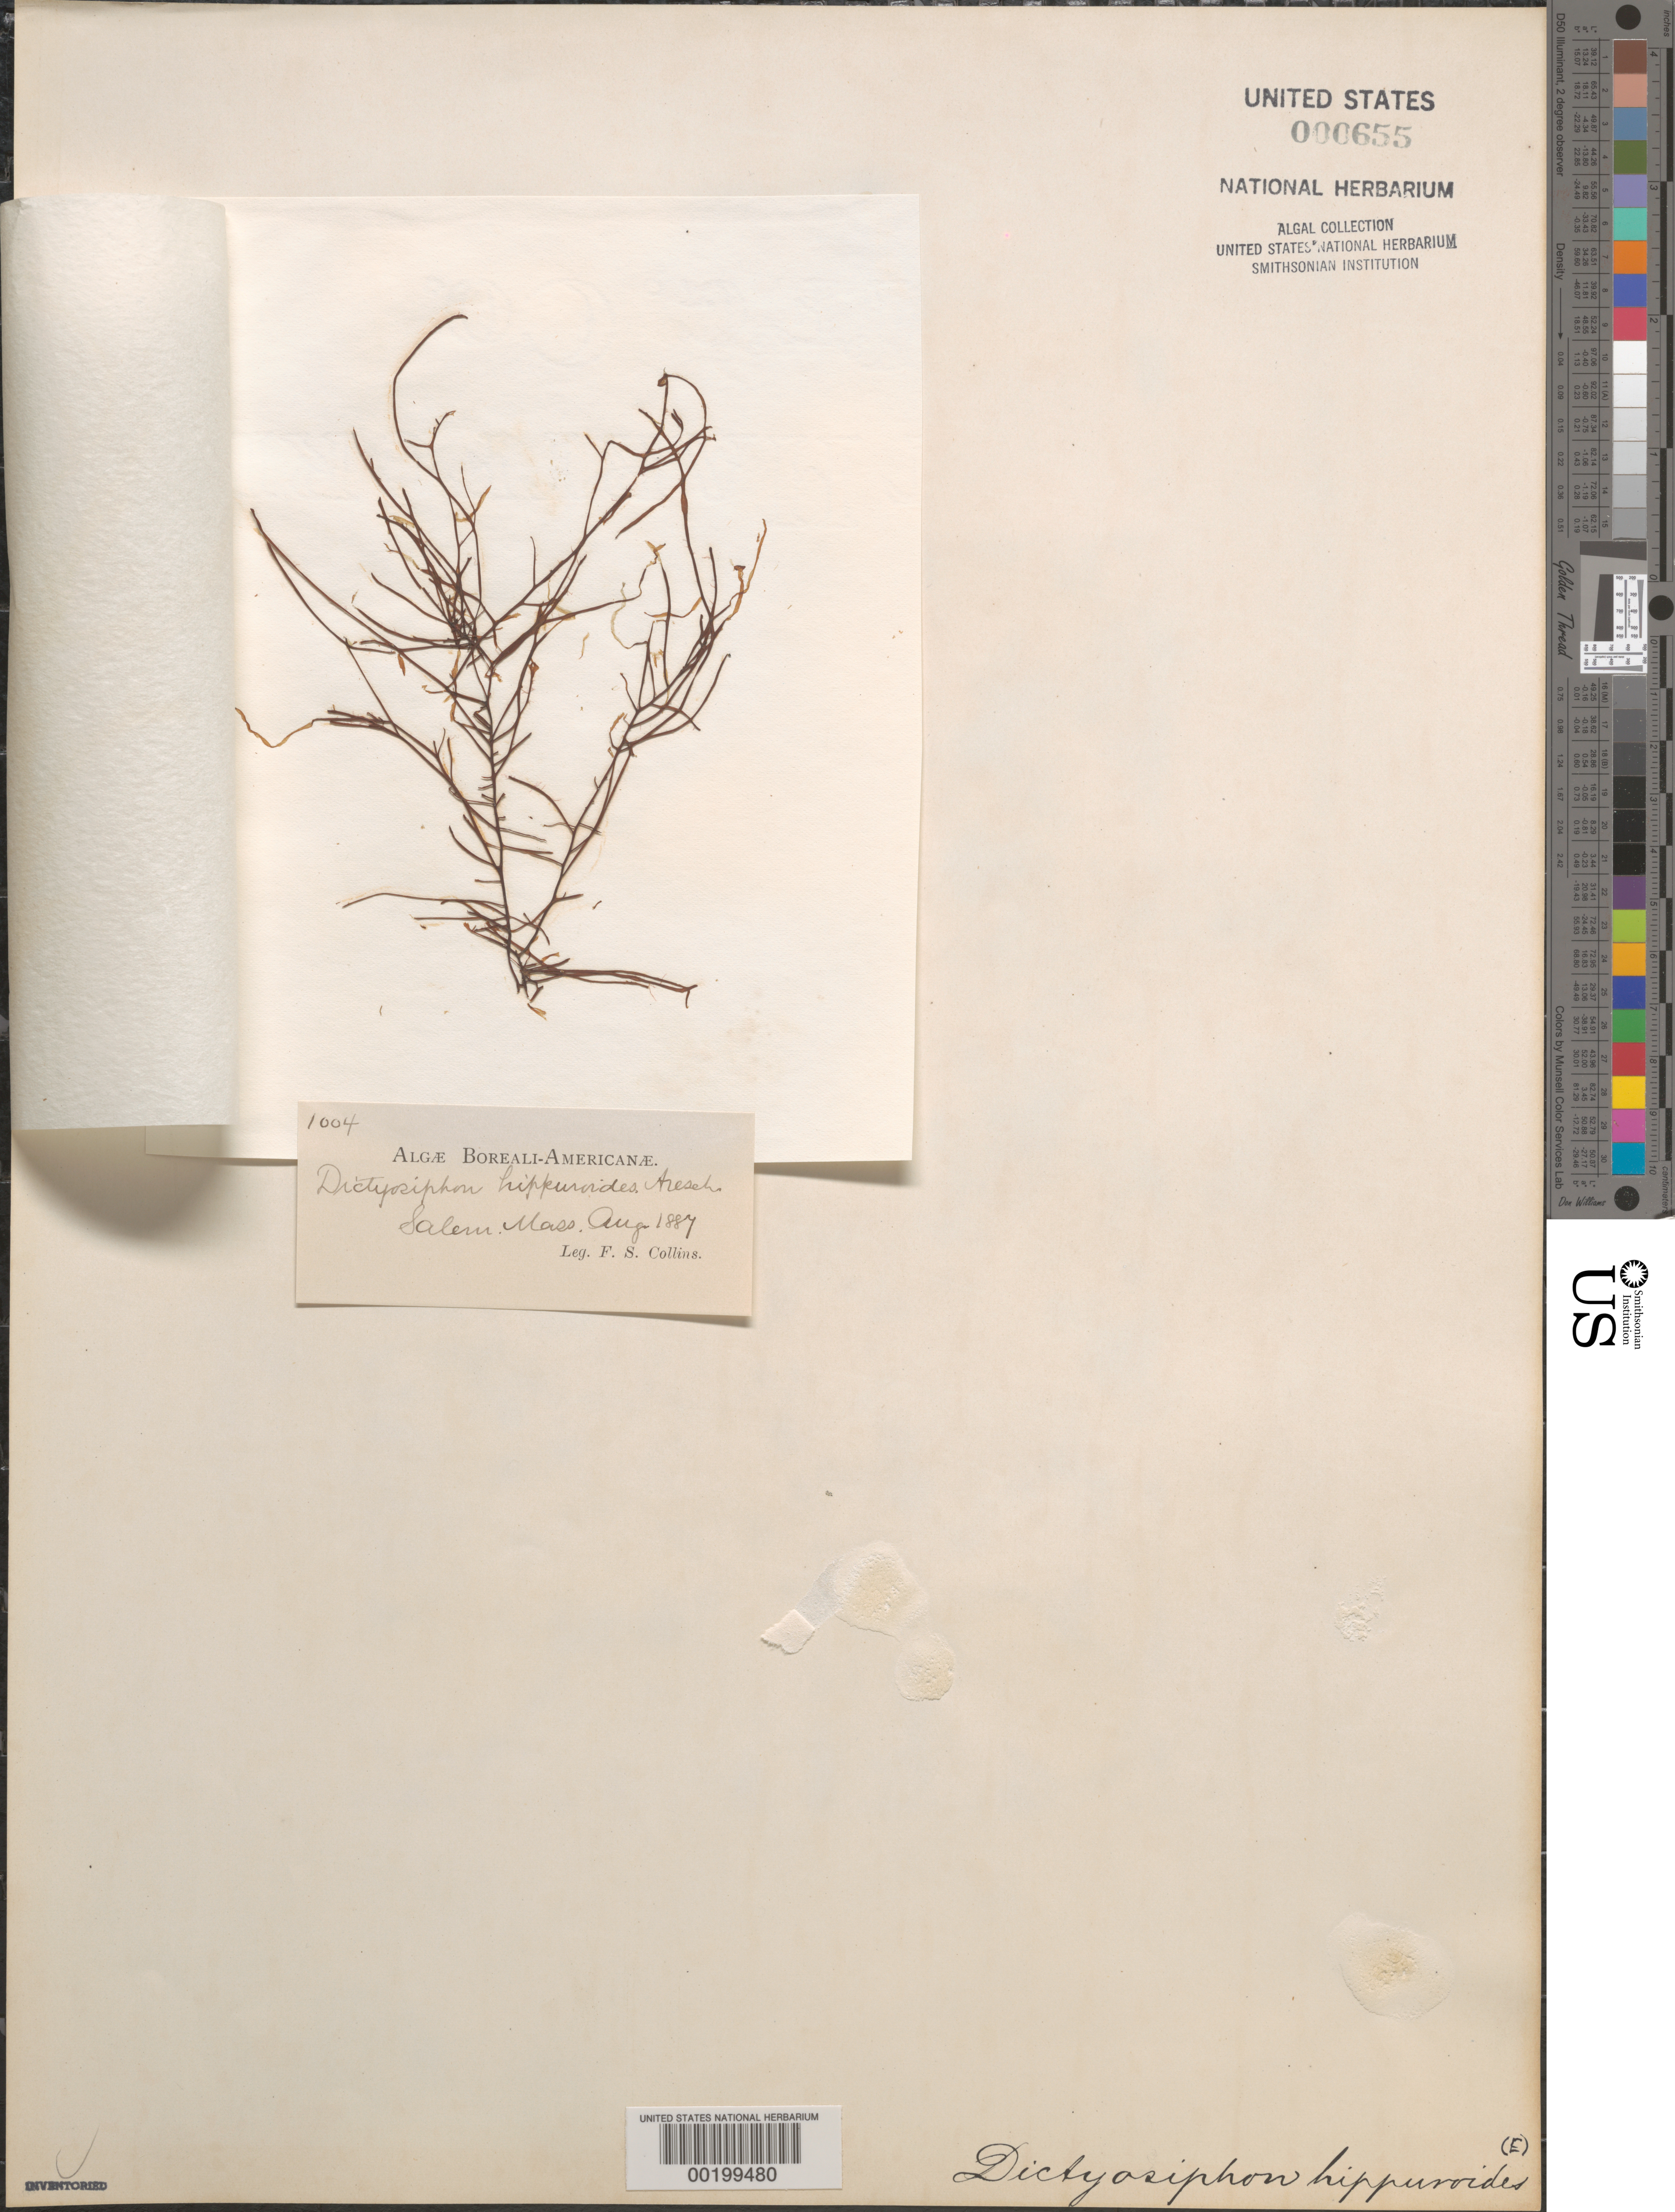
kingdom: Chromista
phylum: Ochrophyta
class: Phaeophyceae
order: Dictyosiphonales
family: Dictyosiphonaceae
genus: Dictyosiphon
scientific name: Dictyosiphon foeniculaceus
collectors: F. Collins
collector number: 1004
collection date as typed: Aug 1887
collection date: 1887-08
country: United States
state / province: Massachusetts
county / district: Essex County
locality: Salem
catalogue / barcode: US 655